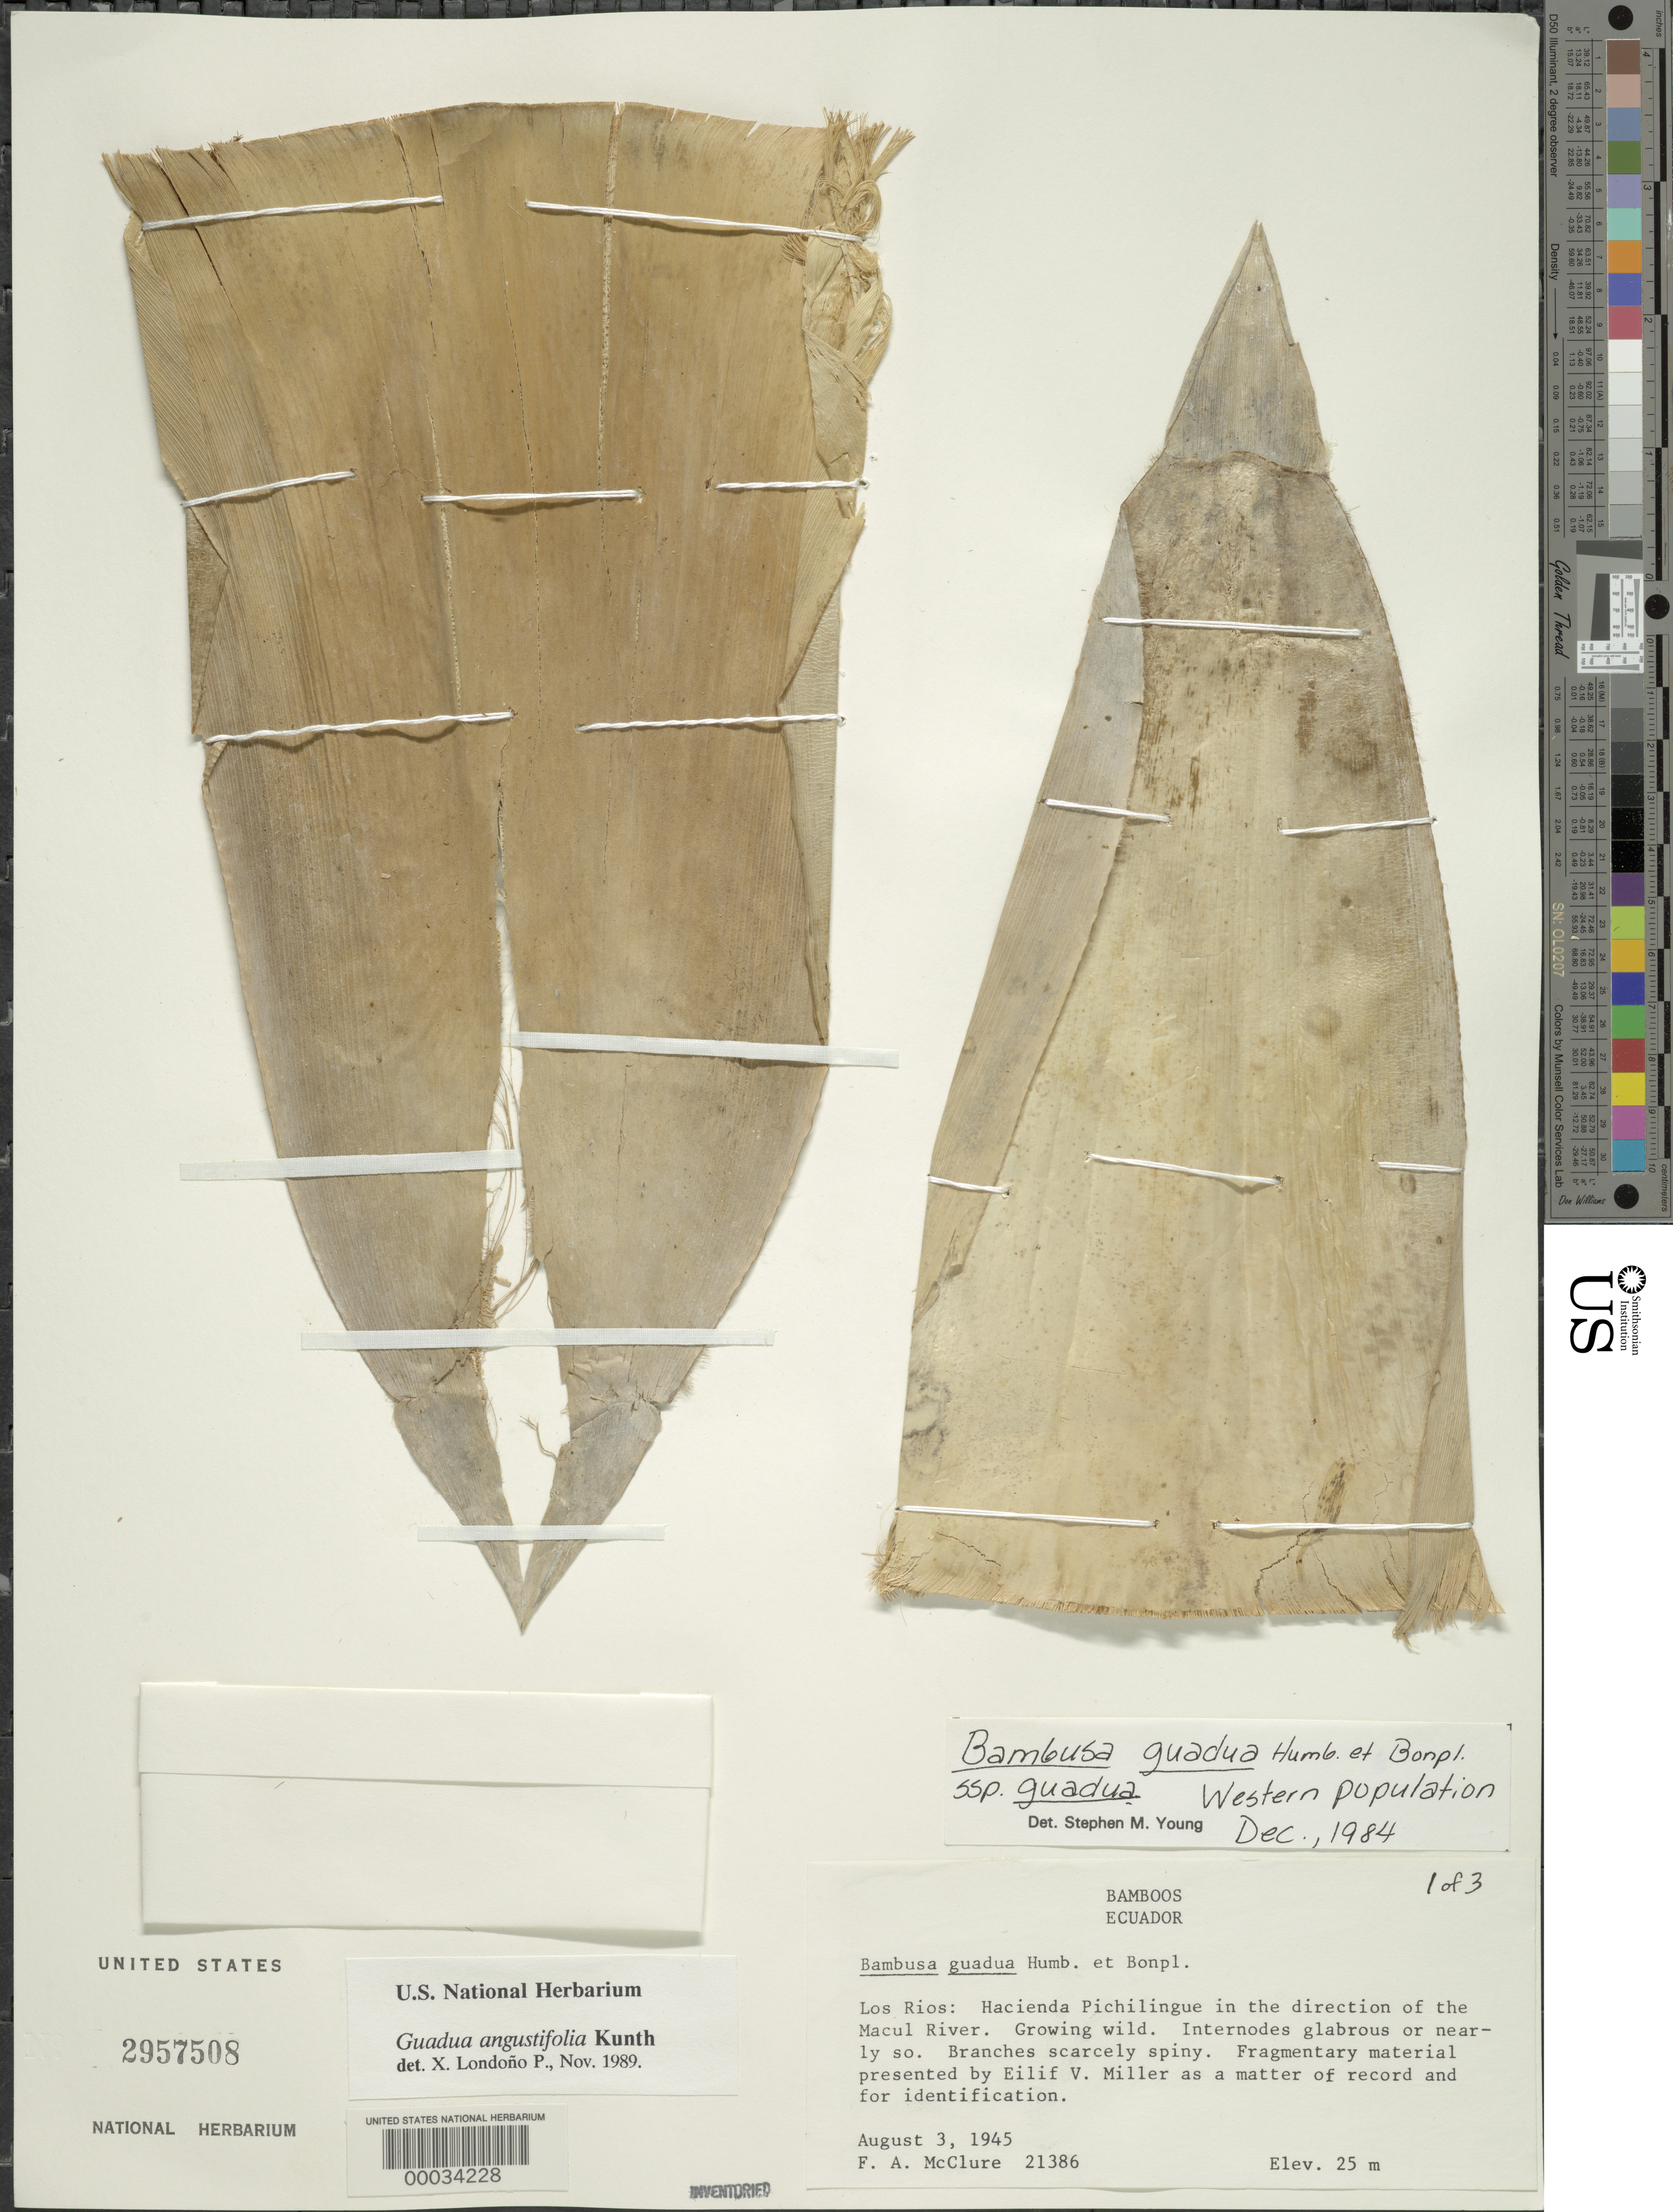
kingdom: Plantae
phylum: Tracheophyta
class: Liliopsida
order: Poales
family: Poaceae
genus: Guadua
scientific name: Guadua angustifolia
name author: Kunth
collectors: F. A. McClure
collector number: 21386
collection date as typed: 03 Aug 1945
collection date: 1945-08-03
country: Ecuador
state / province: Los Ríos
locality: Hacienda pichilingue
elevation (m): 25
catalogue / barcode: US 2957508